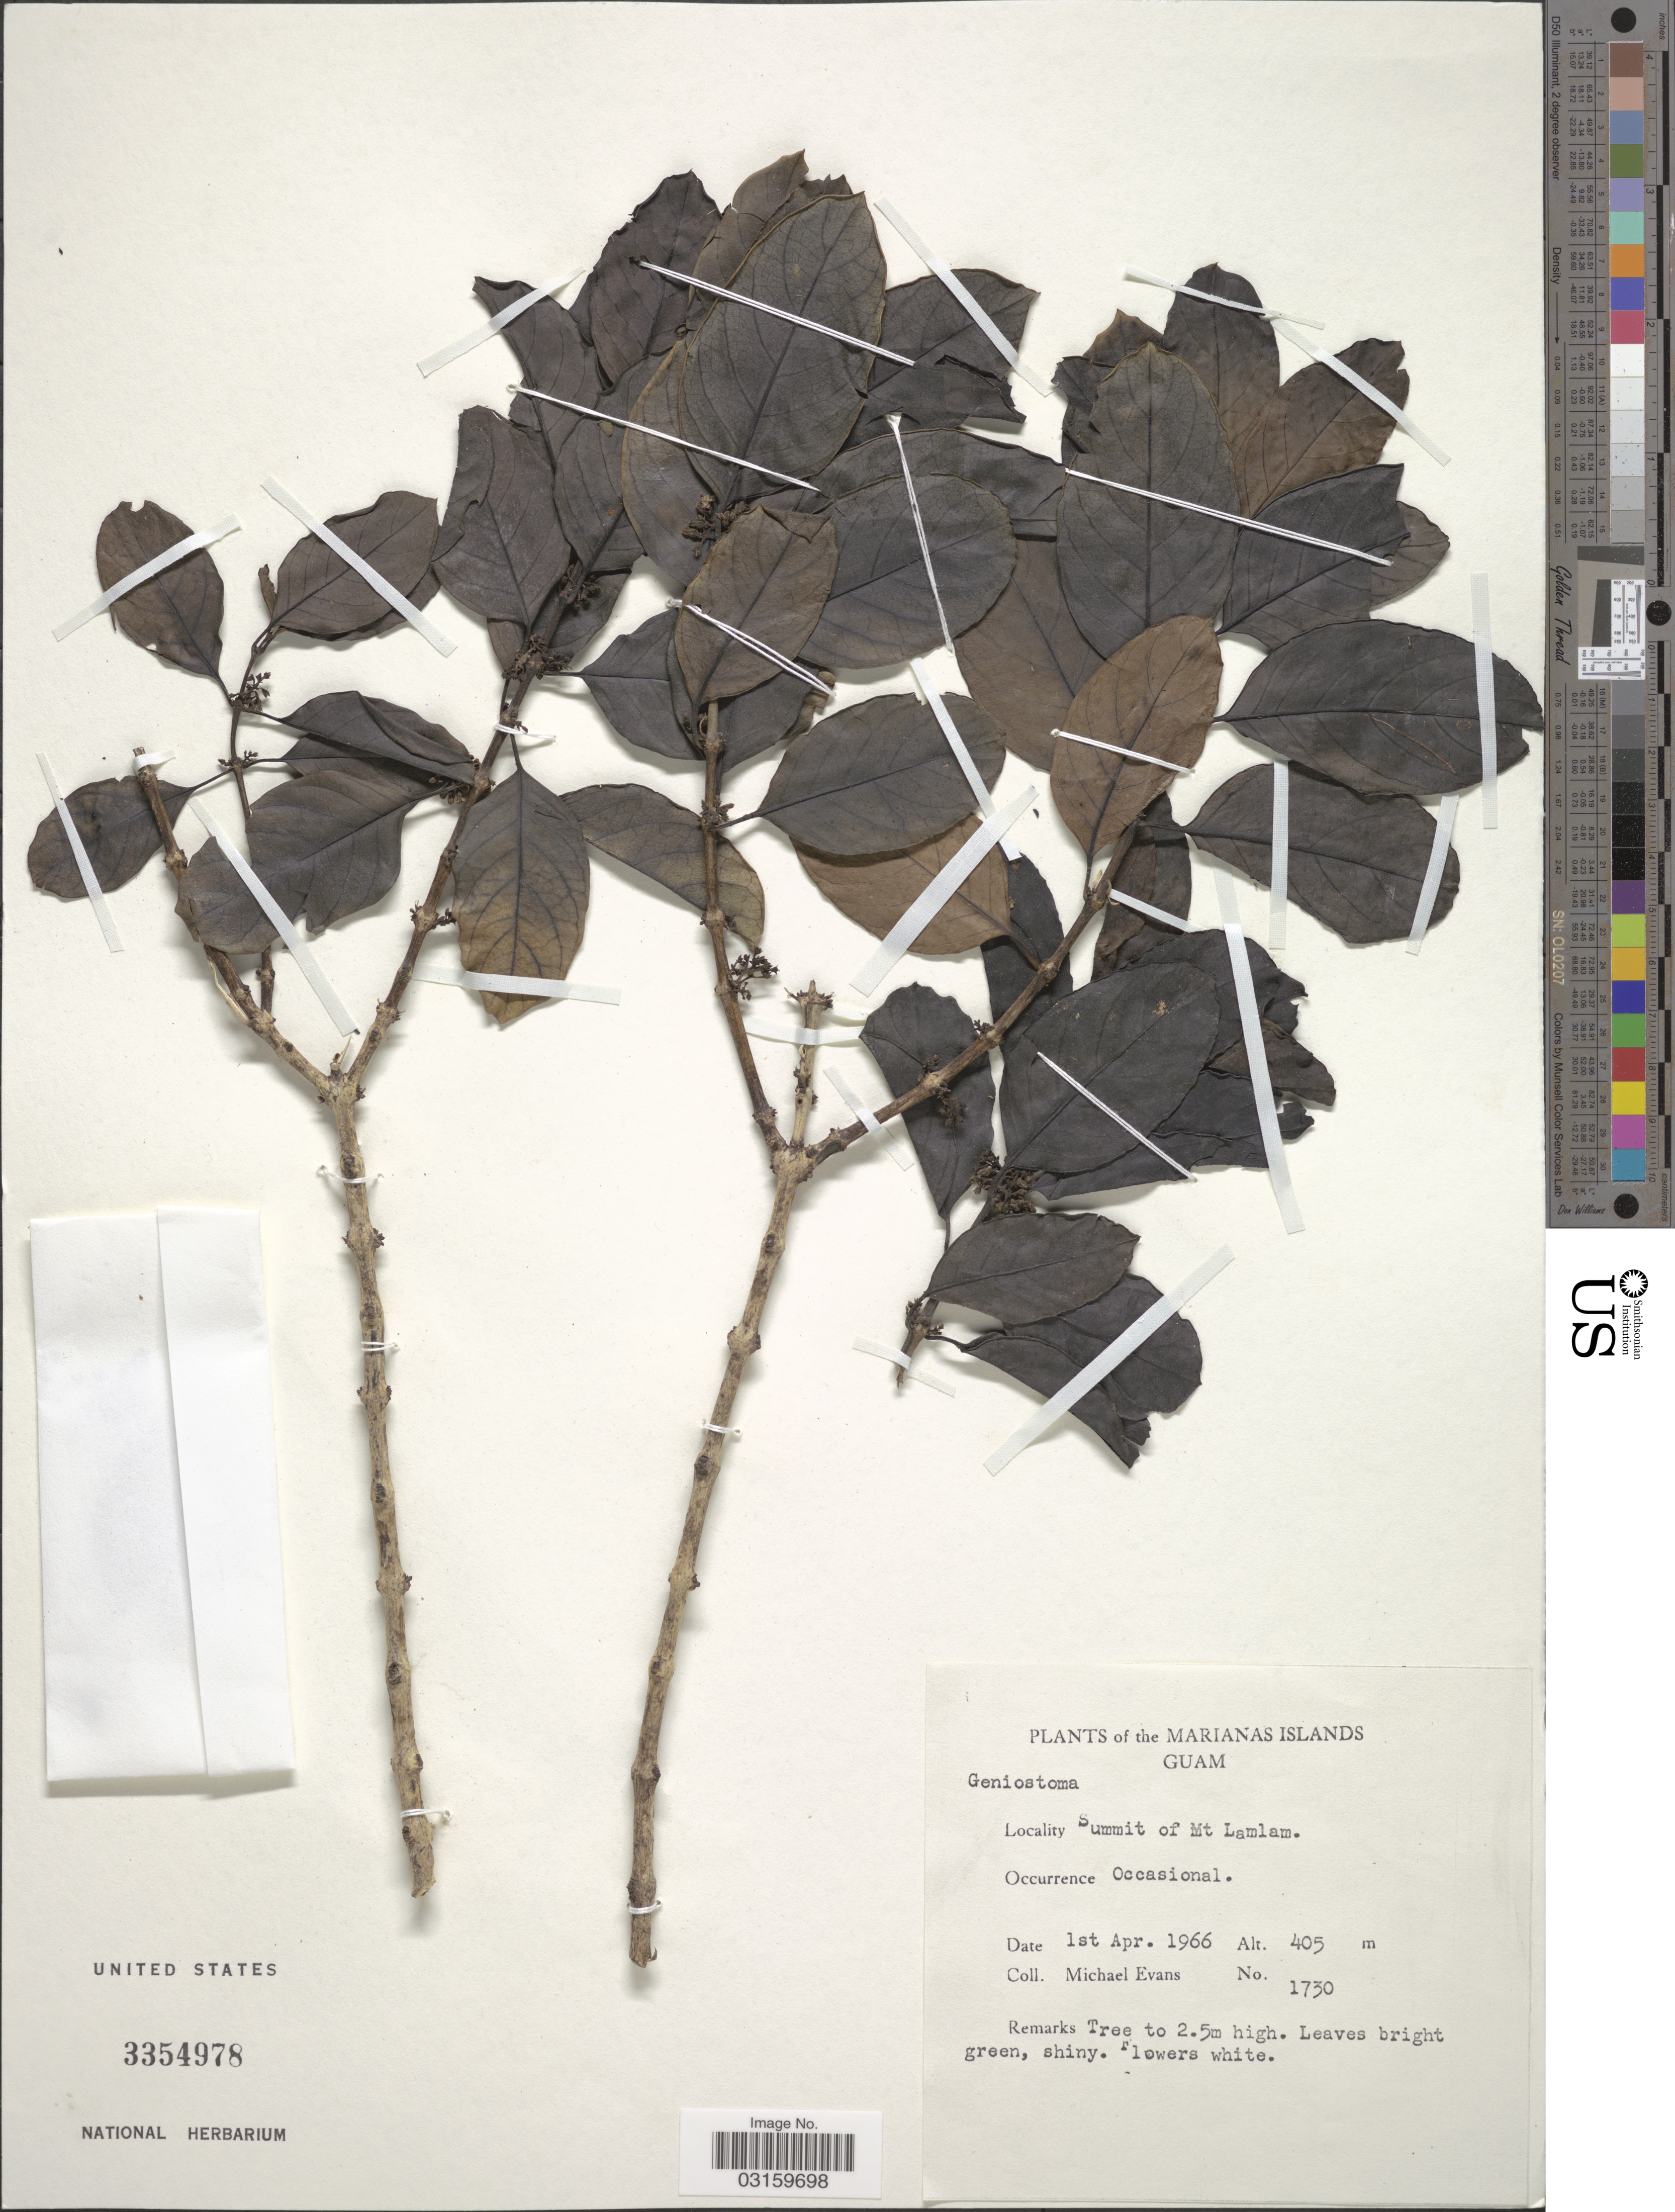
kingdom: Plantae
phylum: Tracheophyta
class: Magnoliopsida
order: Gentianales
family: Loganiaceae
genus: Geniostoma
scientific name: Geniostoma sp.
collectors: M. Evans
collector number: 1730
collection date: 1966-04-01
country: Guam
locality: Marianas Islands, Summit of Mt Lamlam.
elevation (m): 405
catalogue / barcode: US 3354978